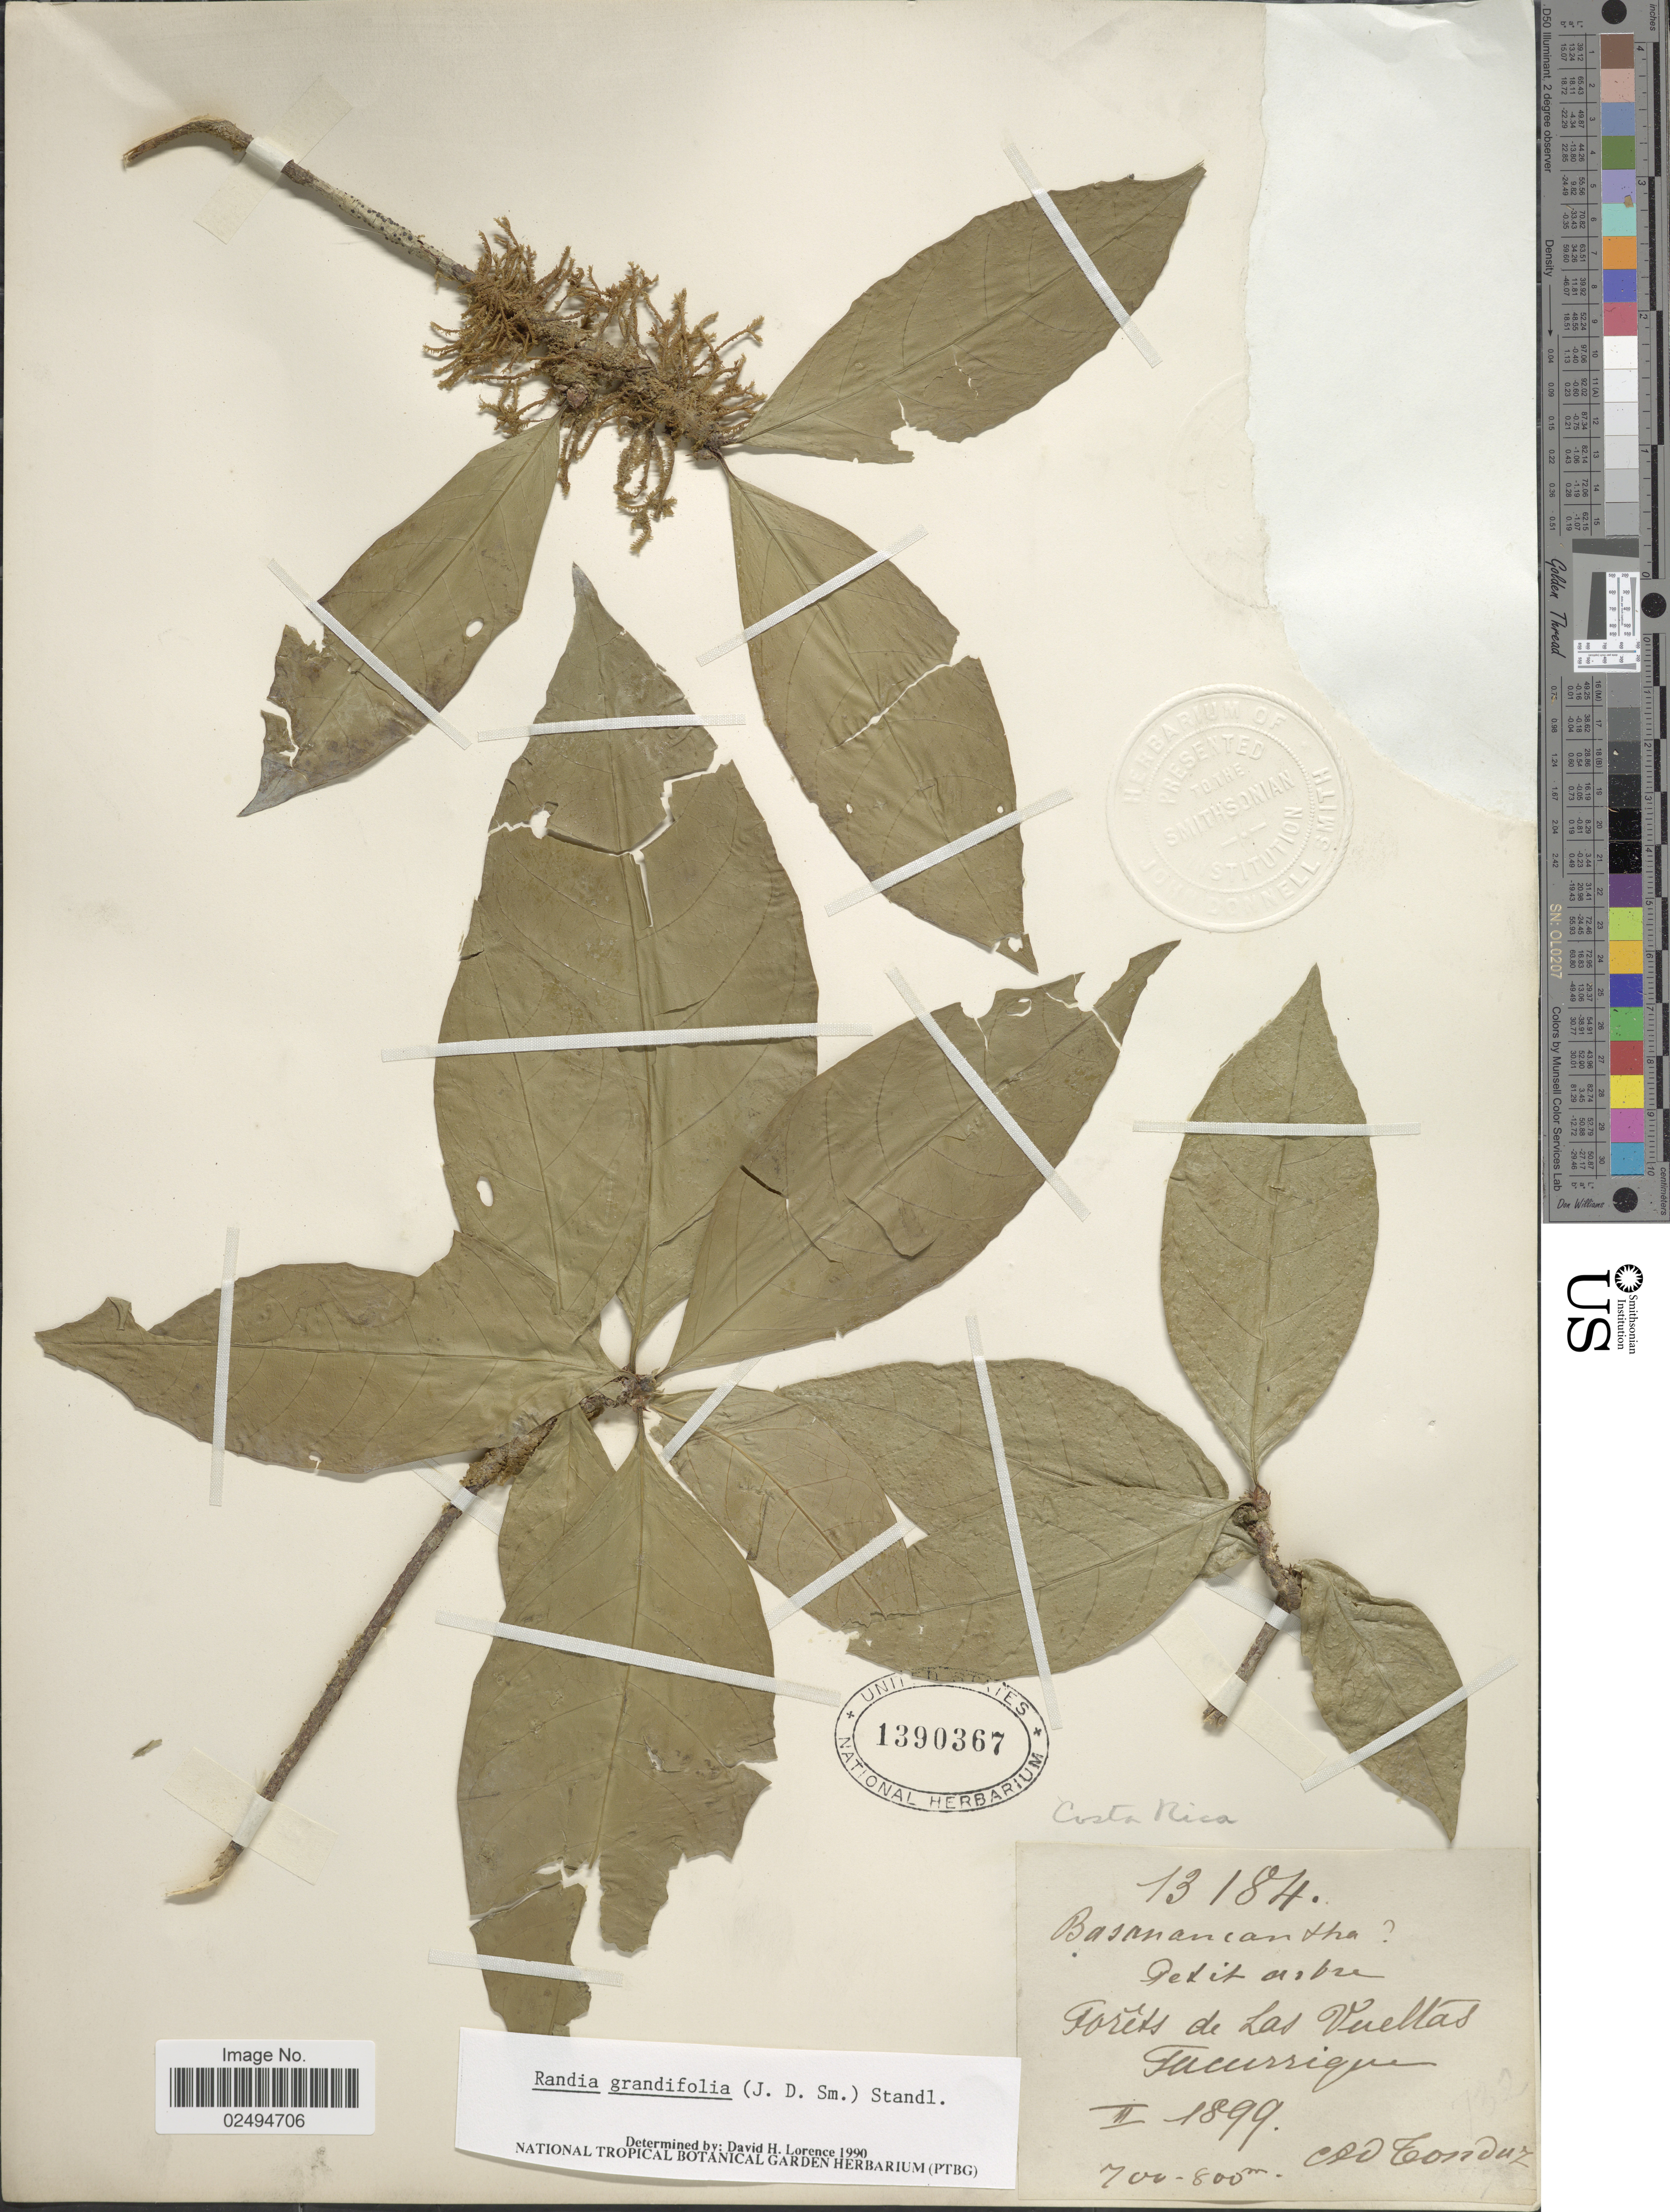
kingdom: Plantae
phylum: Tracheophyta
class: Magnoliopsida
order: Gentianales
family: Rubiaceae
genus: Randia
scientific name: Randia grandifolia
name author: (Donn. Sm.) Standl.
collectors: A. Tonduz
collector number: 13184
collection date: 1899-02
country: Costa Rica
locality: Forets de Las Vueltas, Tucurrique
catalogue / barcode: US 1390367